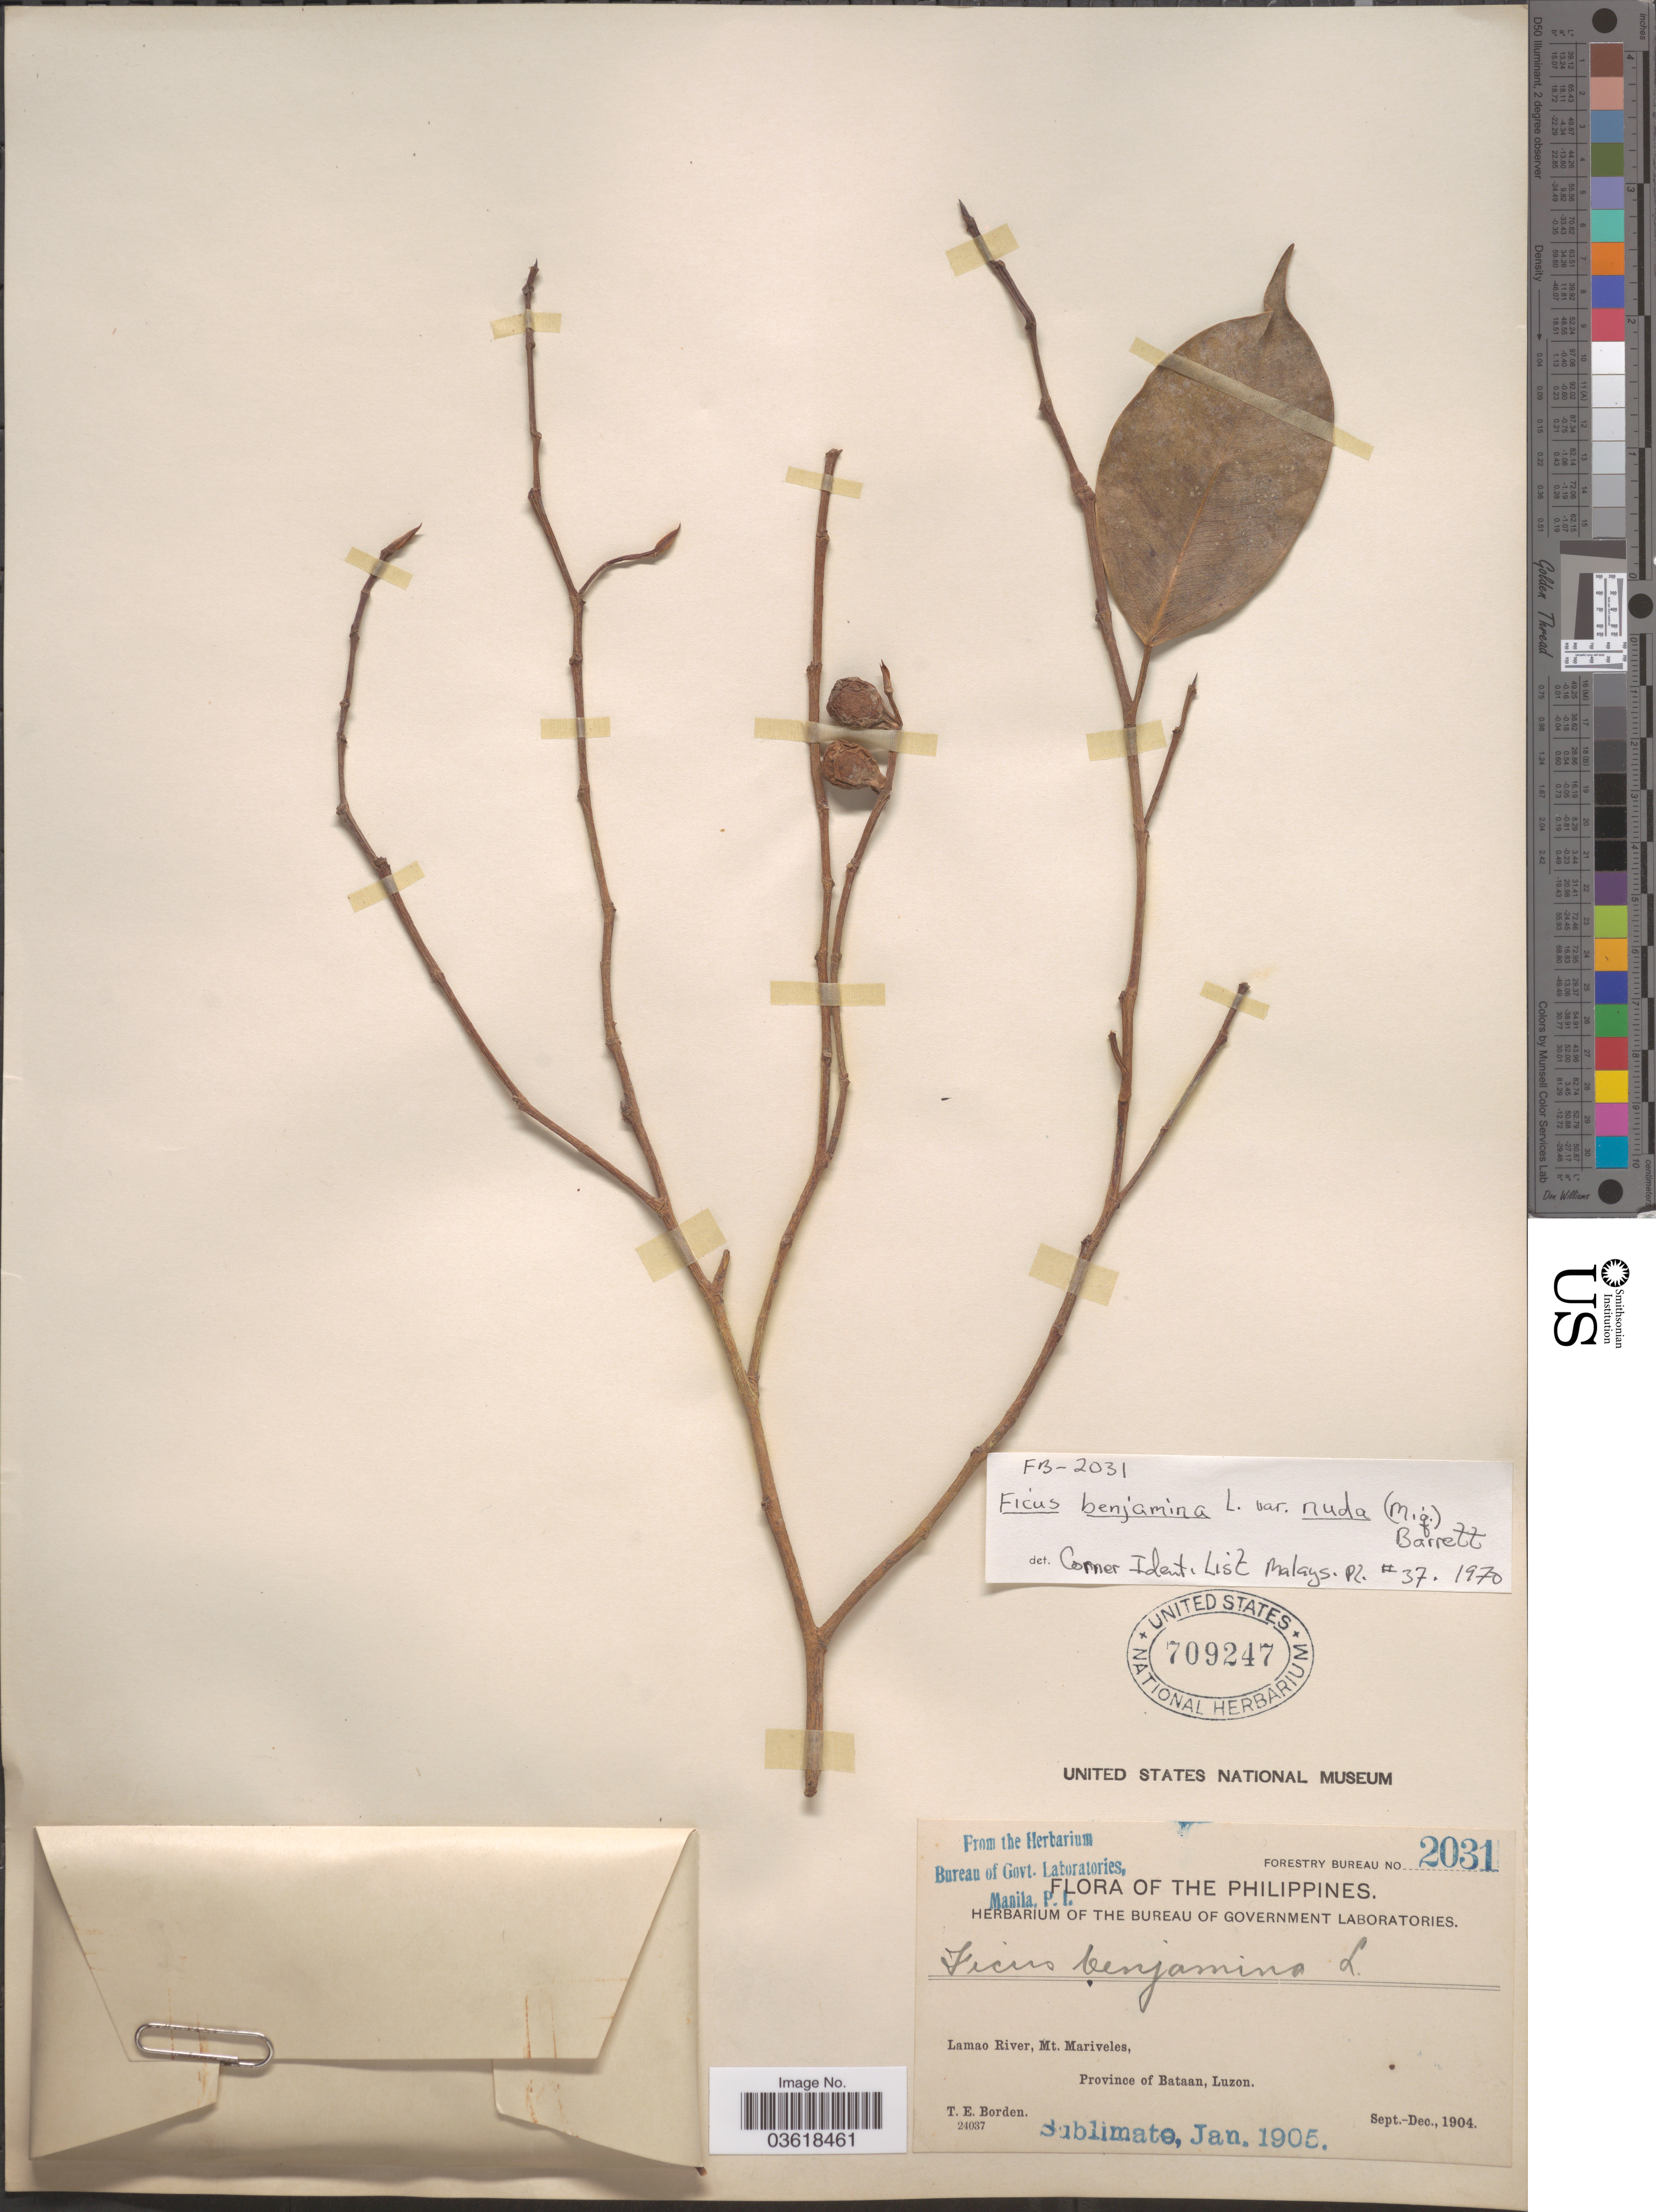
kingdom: Plantae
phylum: Tracheophyta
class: Magnoliopsida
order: Rosales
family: Moraceae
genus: Ficus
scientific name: Ficus benjamina var. nuda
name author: (Miq.) Barrett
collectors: T. E. Borden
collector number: Forestry Bureau 2031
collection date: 1904-09/1904-12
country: Philippines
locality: Lamao River, Mt. Mariveles, Province of Bataan, Luzon.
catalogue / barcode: US 709247